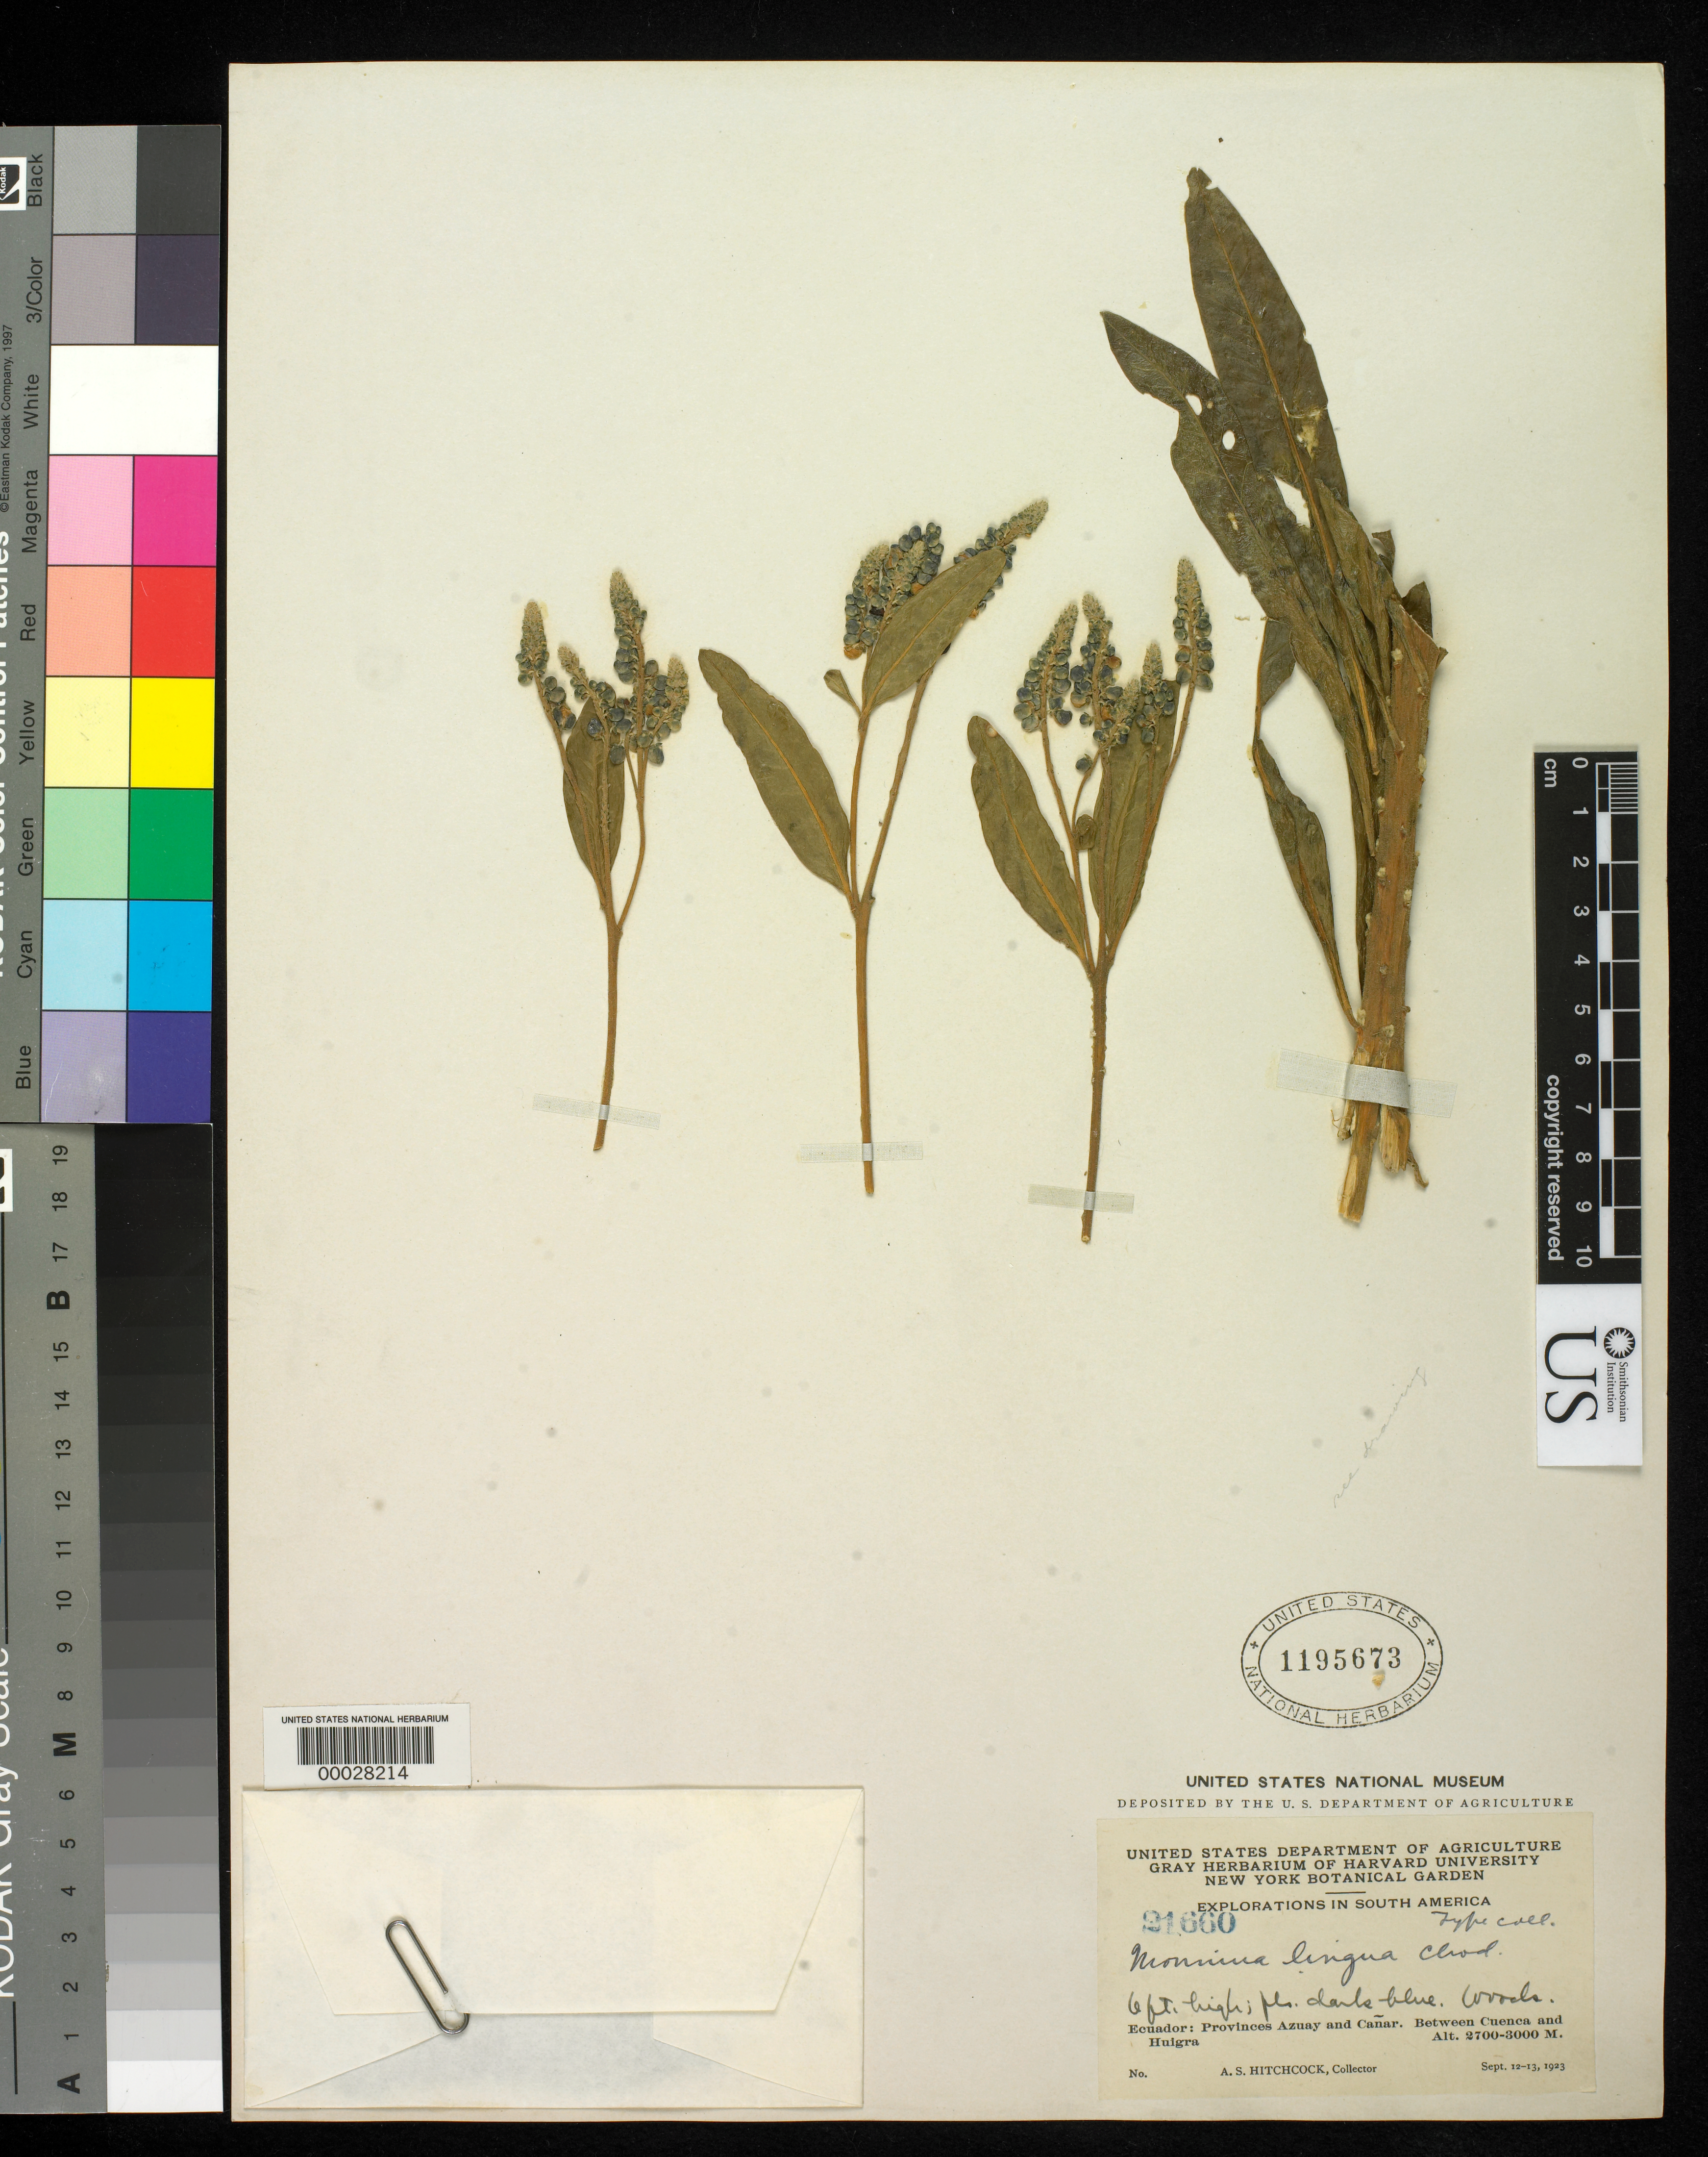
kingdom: Plantae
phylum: Tracheophyta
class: Magnoliopsida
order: Fabales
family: Polygalaceae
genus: Monnina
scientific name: Monnina lingua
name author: Chodat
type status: Isolectotype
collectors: A. S. Hitchcock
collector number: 21660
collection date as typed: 12 Sep 1923 to 13 Sep 1923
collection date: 1923-09-12/1923-09-13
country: Ecuador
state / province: Azuay / Cañar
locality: Between Cuenca and Huigra.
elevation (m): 2700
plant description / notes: Currently accepted name as cited by Eriksen in Fl. Ecuador 65: 99 (2000).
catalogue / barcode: US 1195673